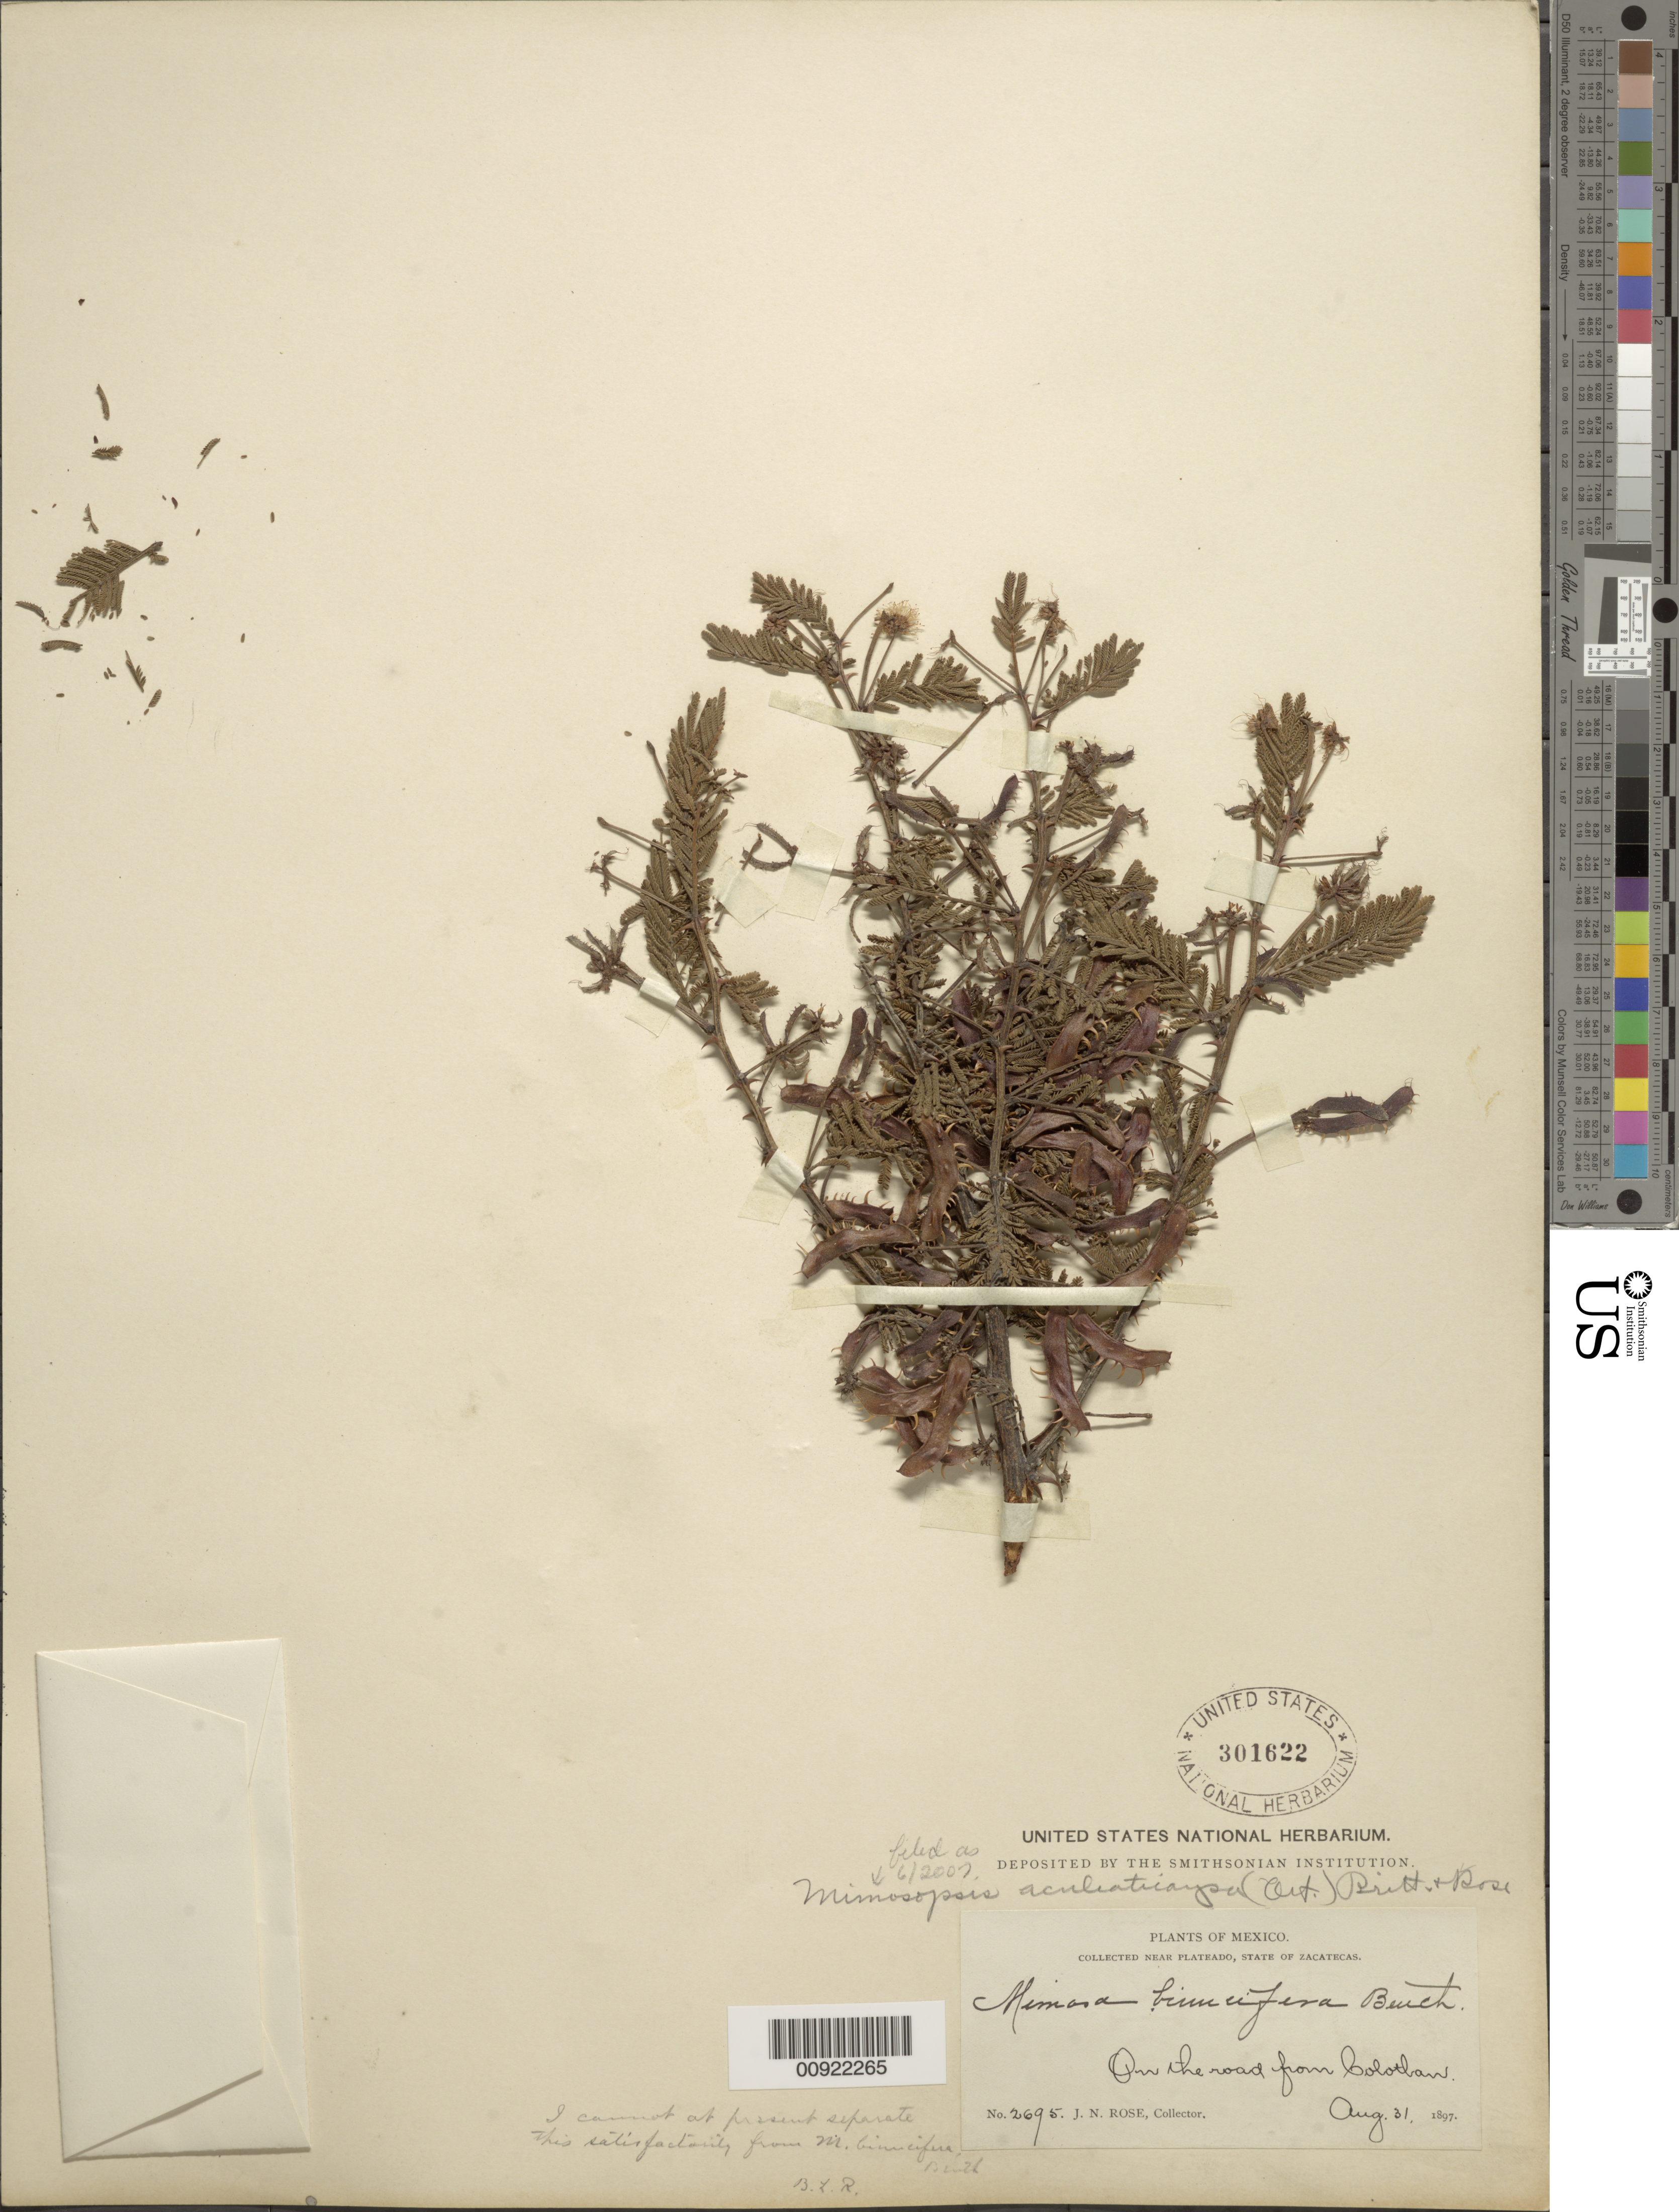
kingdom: Plantae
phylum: Tracheophyta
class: Magnoliopsida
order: Fabales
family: Fabaceae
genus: Mimosa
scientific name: Mimosa aculeaticarpa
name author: Ortega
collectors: J. N. Rose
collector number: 2695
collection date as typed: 31 Aug 1897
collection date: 1897-08-31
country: Mexico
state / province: Zacatecas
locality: On the road from Colotlan near Plateado, State of Zacatecas.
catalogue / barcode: US 301622